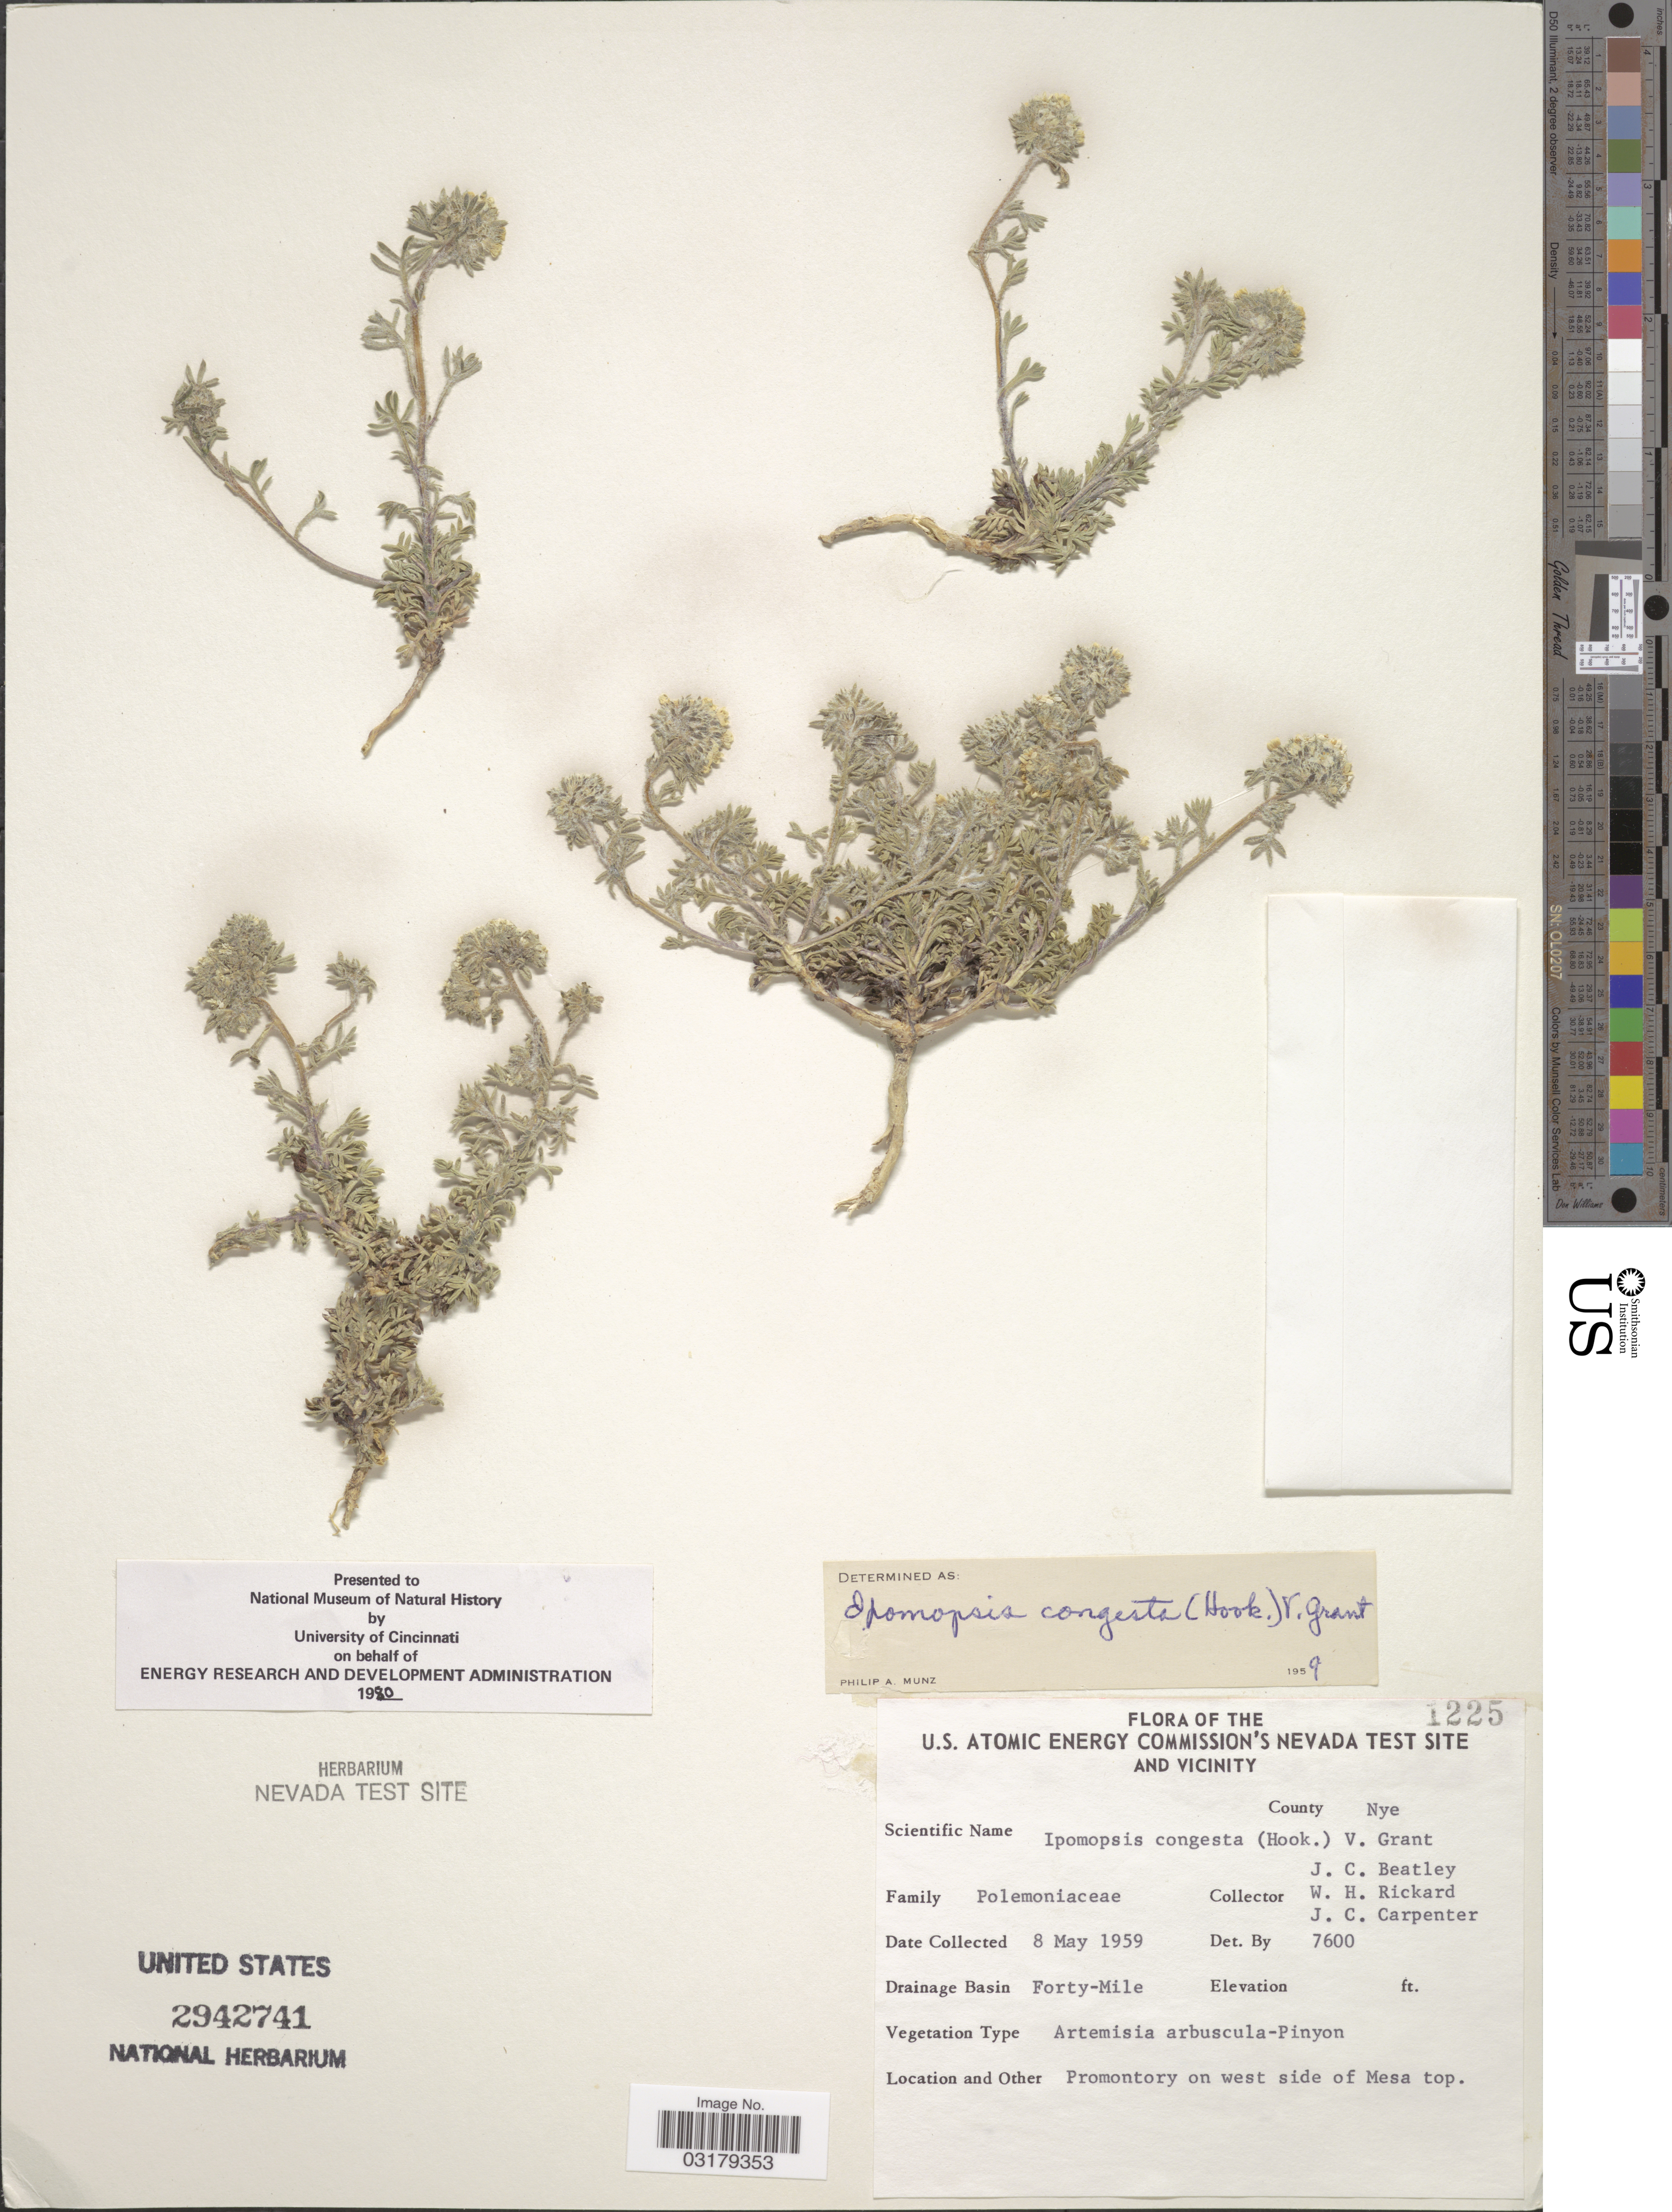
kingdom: Plantae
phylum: Tracheophyta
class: Magnoliopsida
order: Ericales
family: Polemoniaceae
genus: Ipomopsis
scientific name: Ipomopsis congesta var. palmifrons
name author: Brand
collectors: J. C. Beatley & W. Rickard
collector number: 1225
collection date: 1959-05-08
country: United States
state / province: Nevada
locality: The U.S. Atomic Energy Commission's Nevada test site and vicinity. County Nye. Drainage Basin Forty-Mile. Promontory on west side of Mesa top.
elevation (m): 2316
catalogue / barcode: US 2942741